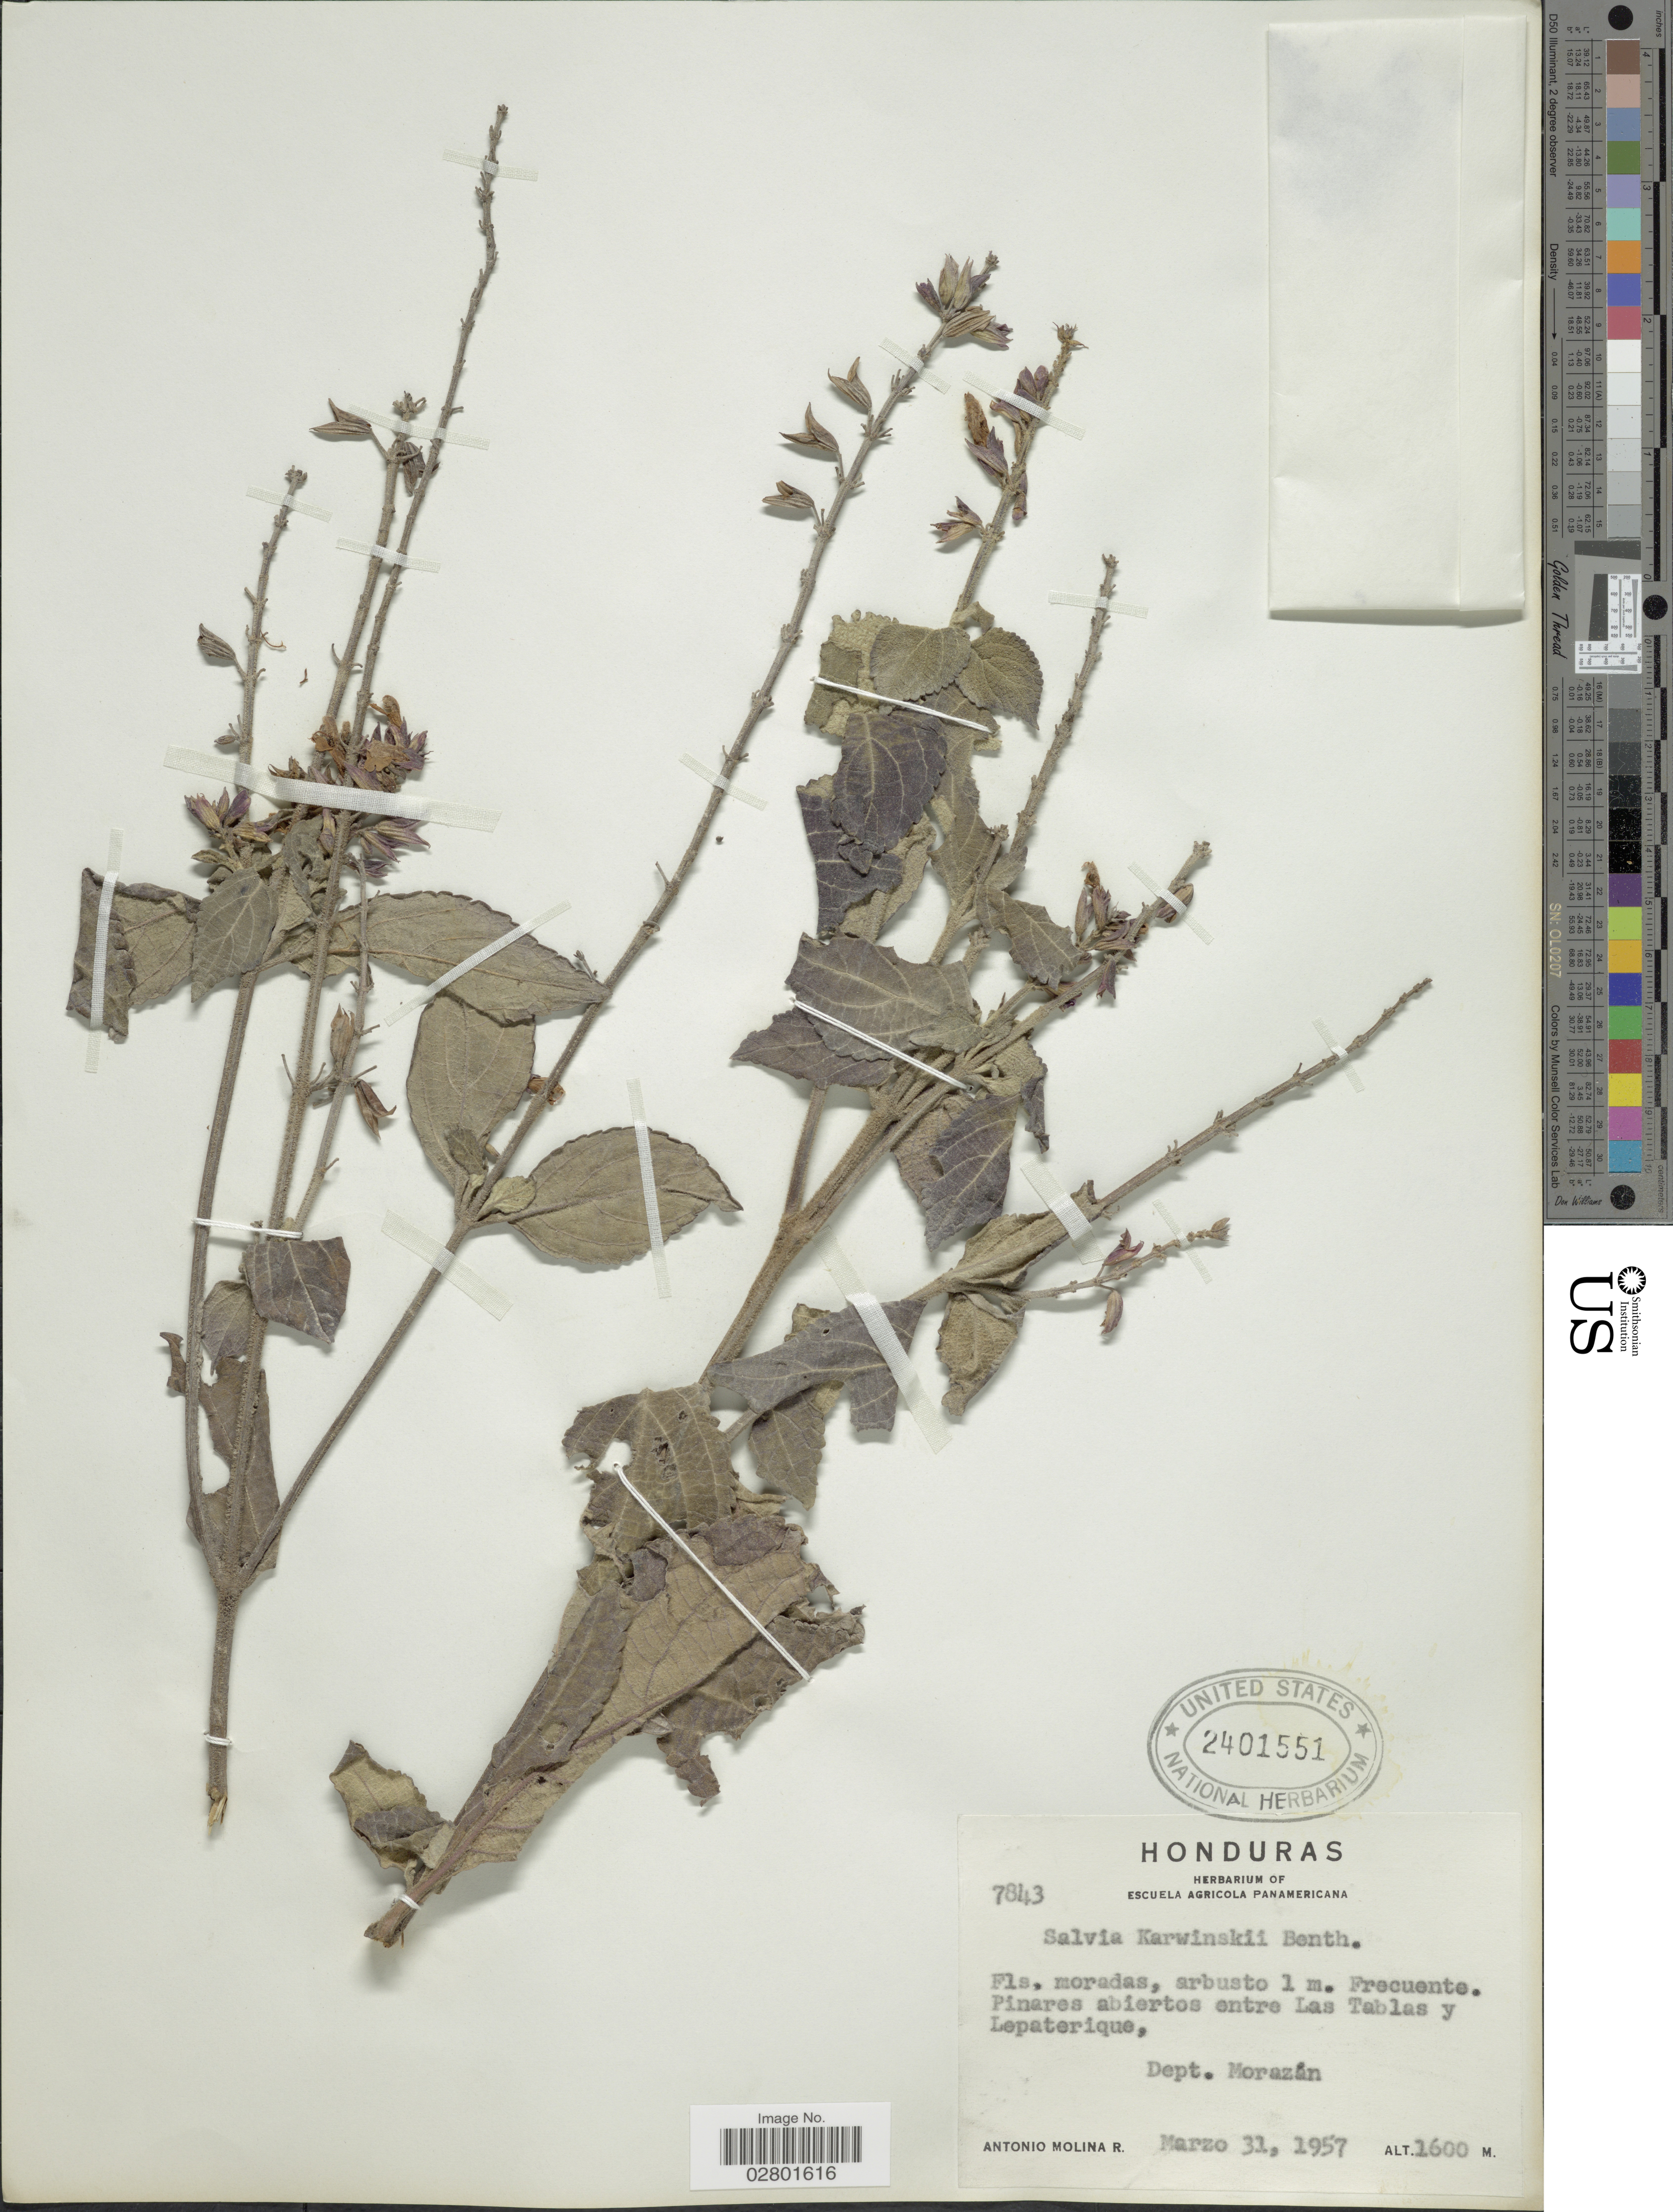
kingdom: Plantae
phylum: Tracheophyta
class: Magnoliopsida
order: Lamiales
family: Lamiaceae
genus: Salvia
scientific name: Salvia karwinskii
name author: Benth.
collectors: A. Molina R.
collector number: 7843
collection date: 1957-03-31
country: Honduras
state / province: Fco. Morazán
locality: Pinares abiertos entre Las Tablas y Lepaterique, Dept. Morazán.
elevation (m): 1600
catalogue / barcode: US 2401551